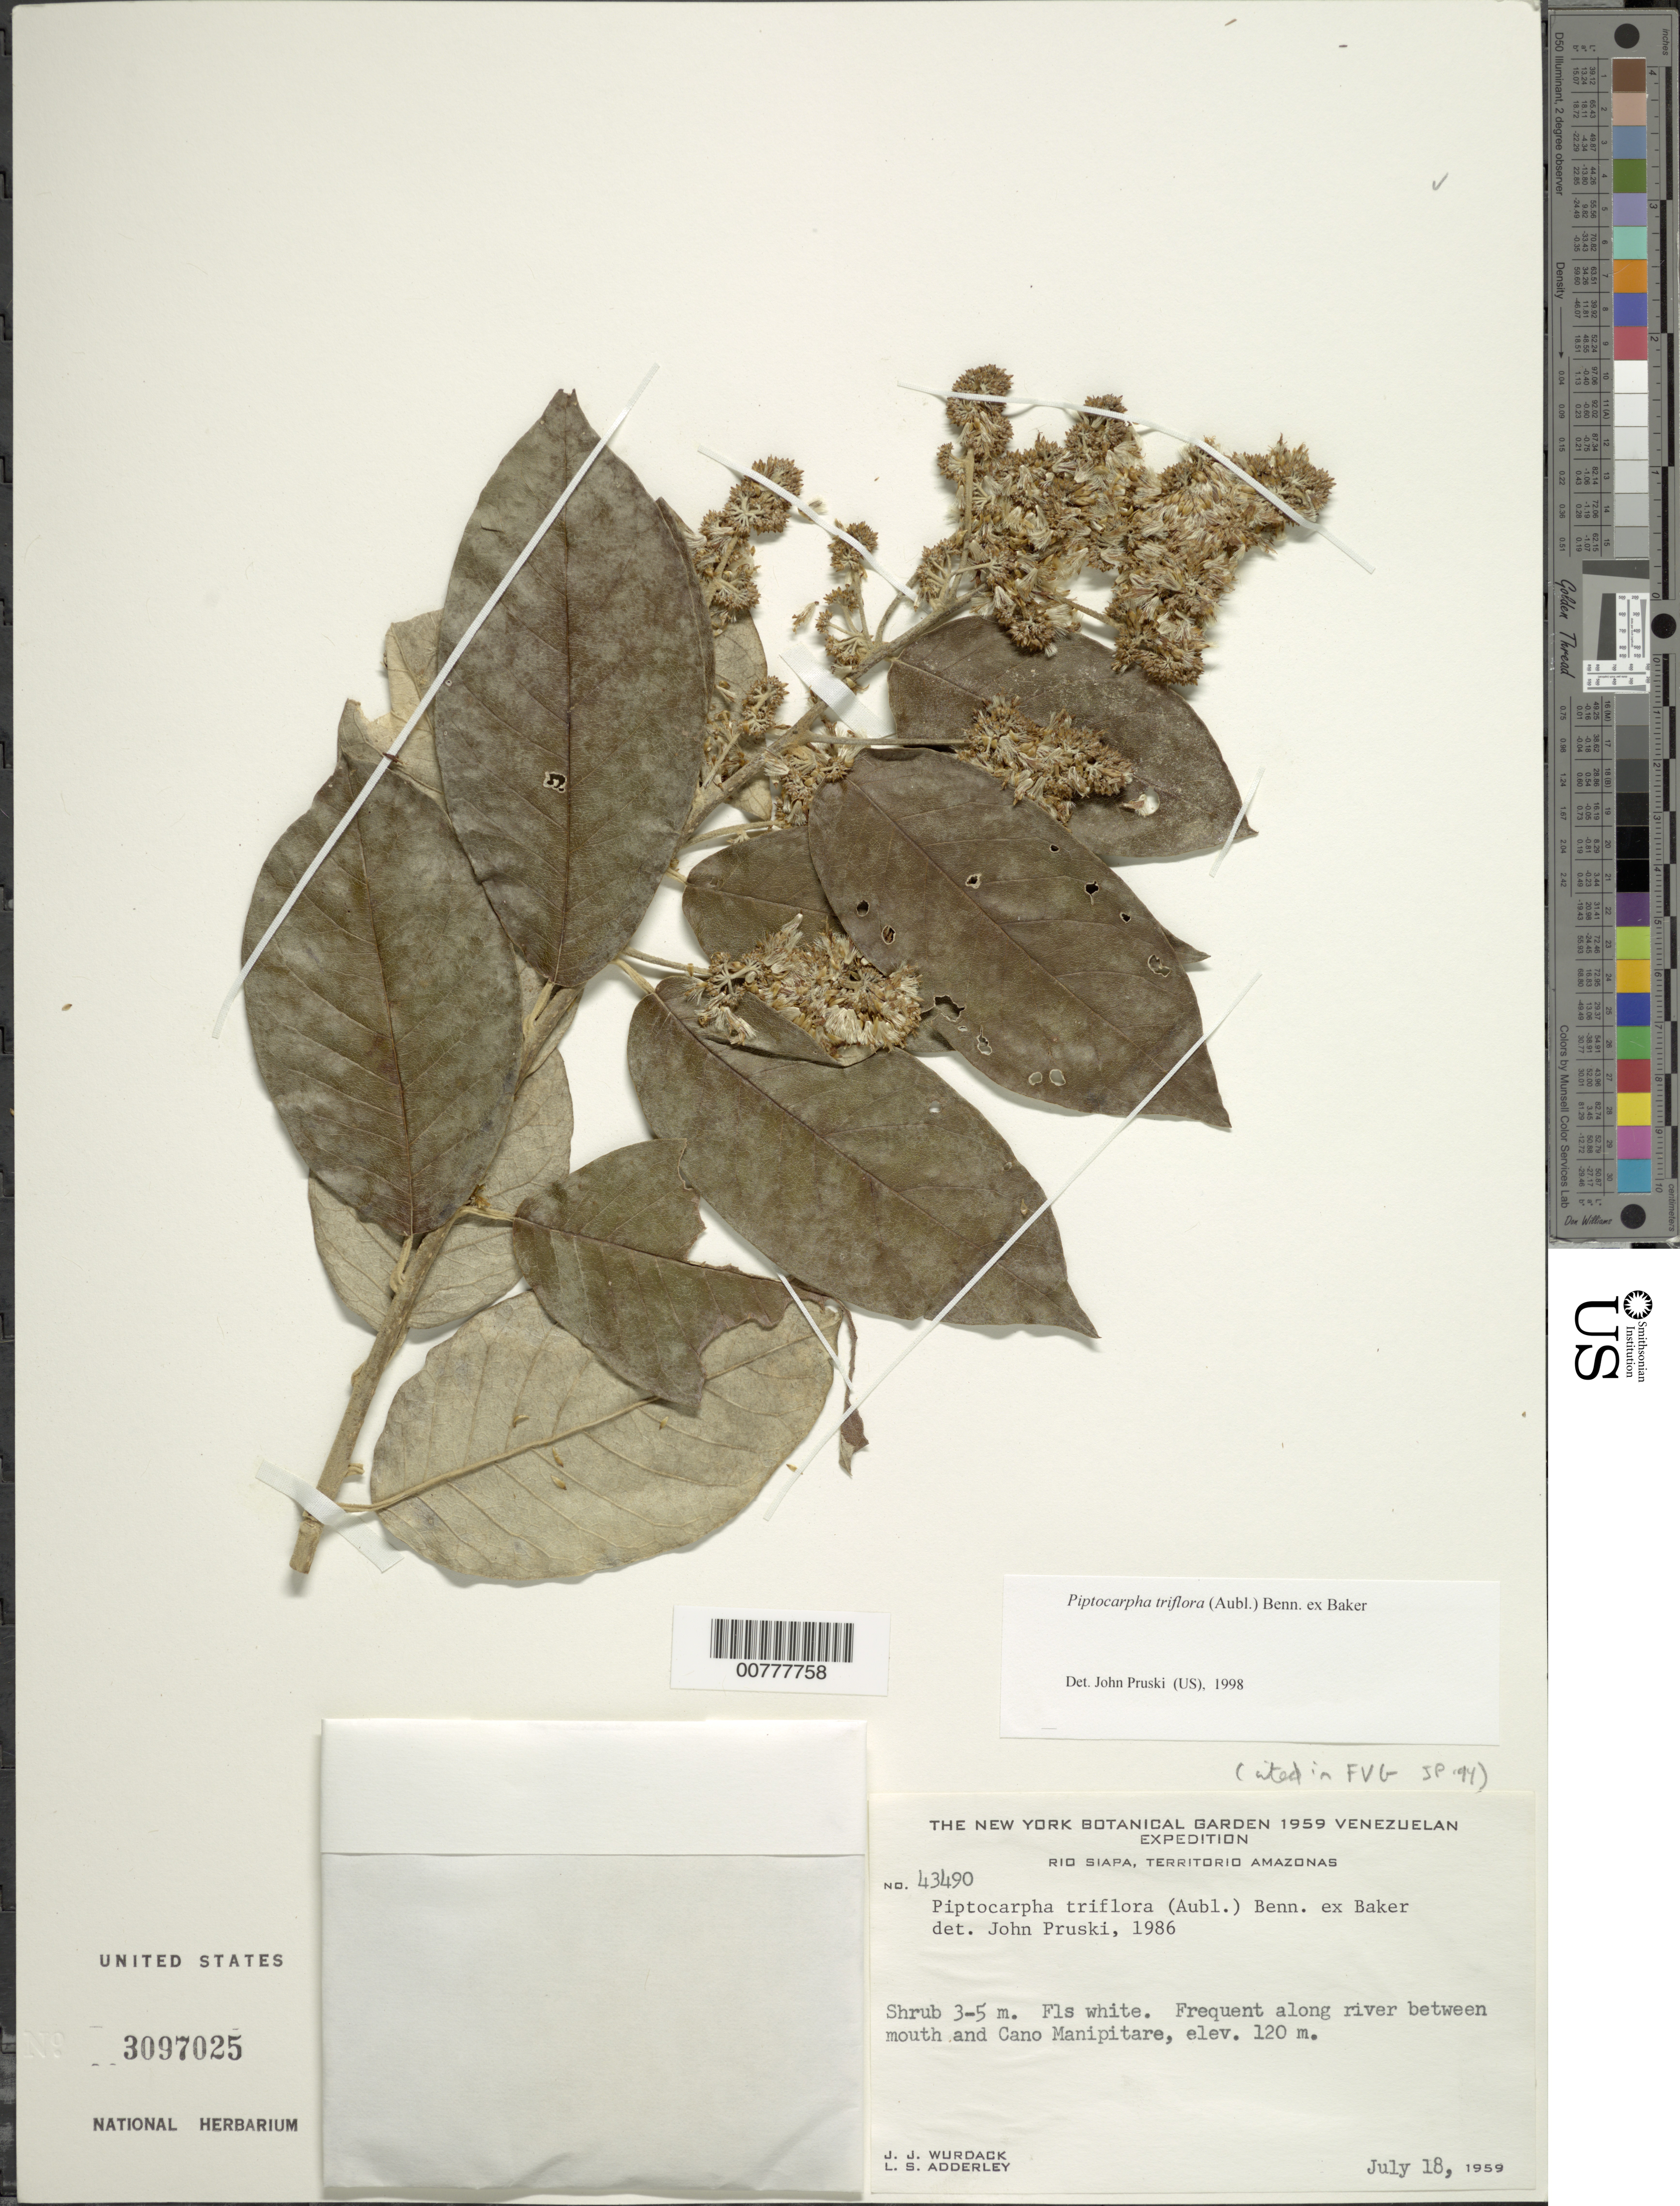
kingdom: Plantae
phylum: Tracheophyta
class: Magnoliopsida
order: Asterales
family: Asteraceae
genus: Piptocarpha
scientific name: Piptocarpha triflora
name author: (Aubl.) Benn. ex Baker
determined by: Pruski, J. F.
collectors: J. J. Wurdack & L. S. Adderley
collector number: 43490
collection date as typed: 18-Jul-59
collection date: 1959-07-18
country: Venezuela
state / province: Amazonas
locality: Río Siapa, between Caño Manipitare and Raudal Gallineta (90-110 river km from mouth)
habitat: Along river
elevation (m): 120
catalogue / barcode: US 3097025